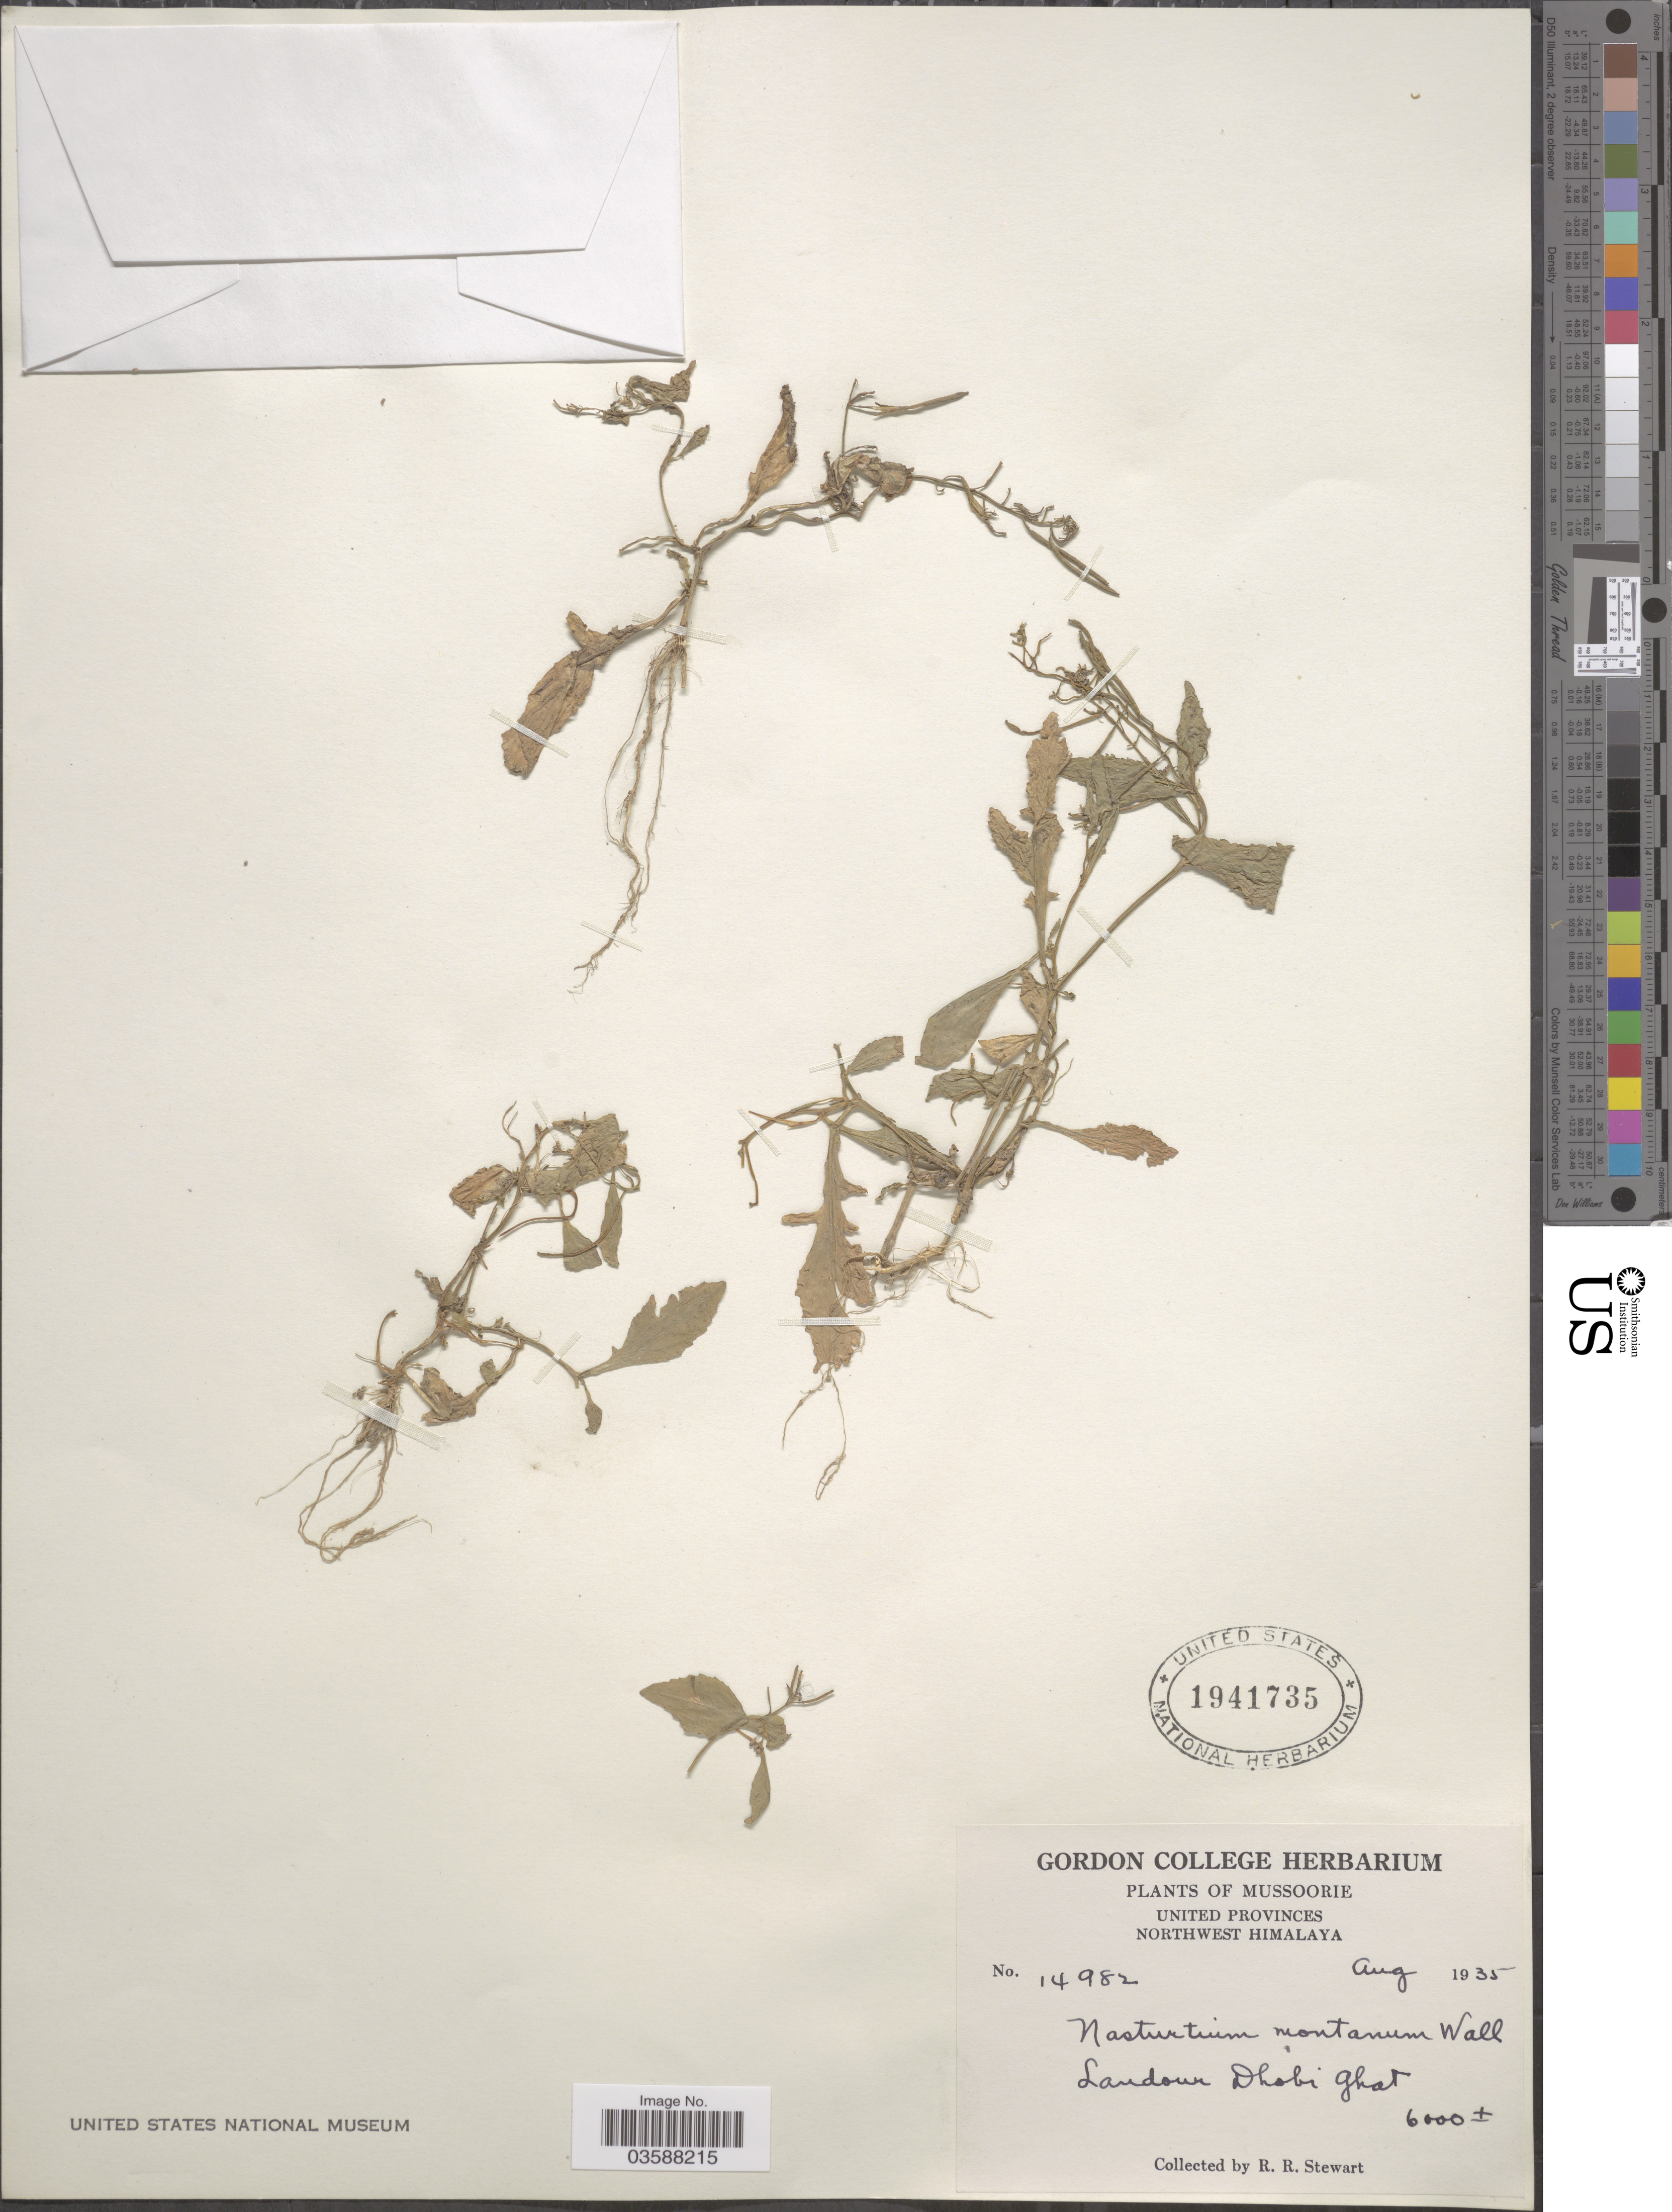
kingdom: Plantae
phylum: Tracheophyta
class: Magnoliopsida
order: Brassicales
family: Brassicaceae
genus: Rorippa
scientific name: Rorippa indica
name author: (L.) Hiern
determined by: Strong, M. T., (US), Smithsonian Institution - National Museum of Natural History (UNITED STATES)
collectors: R. Stewart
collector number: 14982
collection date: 1935-08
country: India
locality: Mussoorie. United Provinces. Northwest Himalaya. Landour Dhobi Ghat.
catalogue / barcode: US 1941735